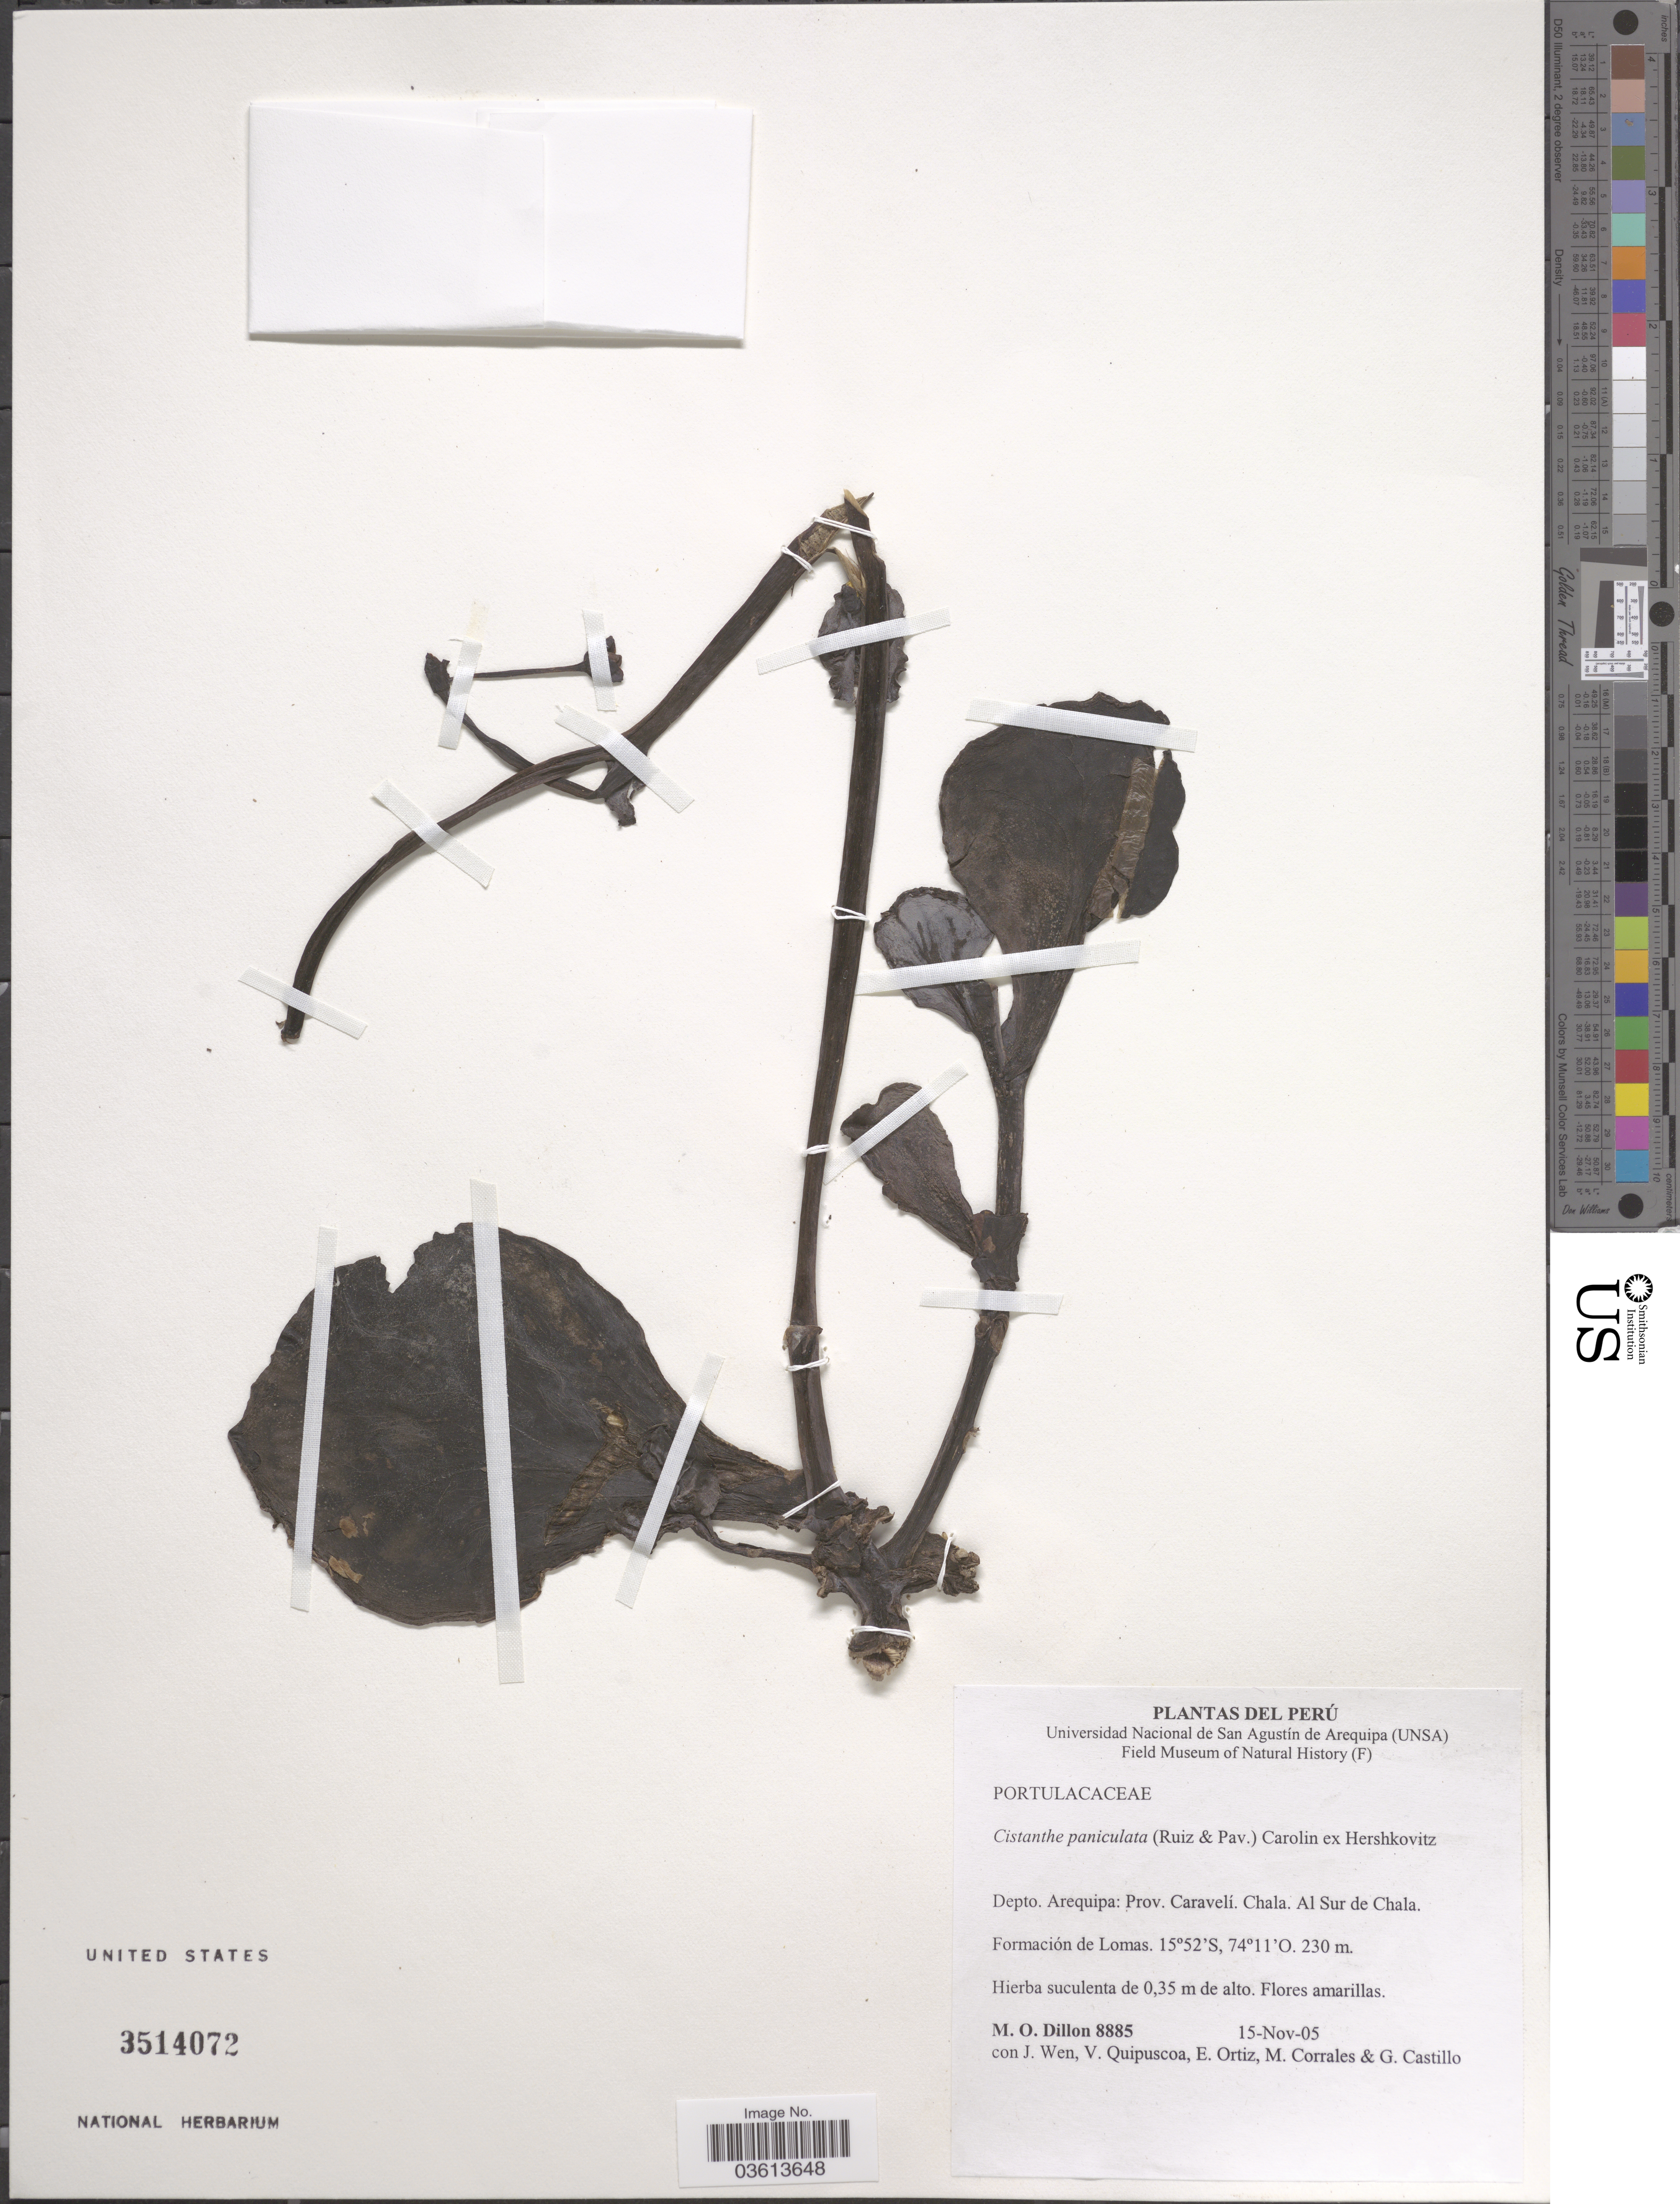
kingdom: Plantae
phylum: Tracheophyta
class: Magnoliopsida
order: Caryophyllales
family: Montiaceae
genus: Cistanthe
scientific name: Cistanthe paniculata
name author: (DC.) Carolin ex Hershk.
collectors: M. O. Dillon, J. Wen, V. Quipuscoa, E. Ortiz & et al.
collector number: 8885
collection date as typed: Transcribed d/m/y: 15/11/5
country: Peru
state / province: Arequipa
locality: Depto. Arequipa: Prov. Caravelí. Chala. Al Sur de Chala. Formación de Lomas.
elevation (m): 230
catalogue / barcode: US 3514072